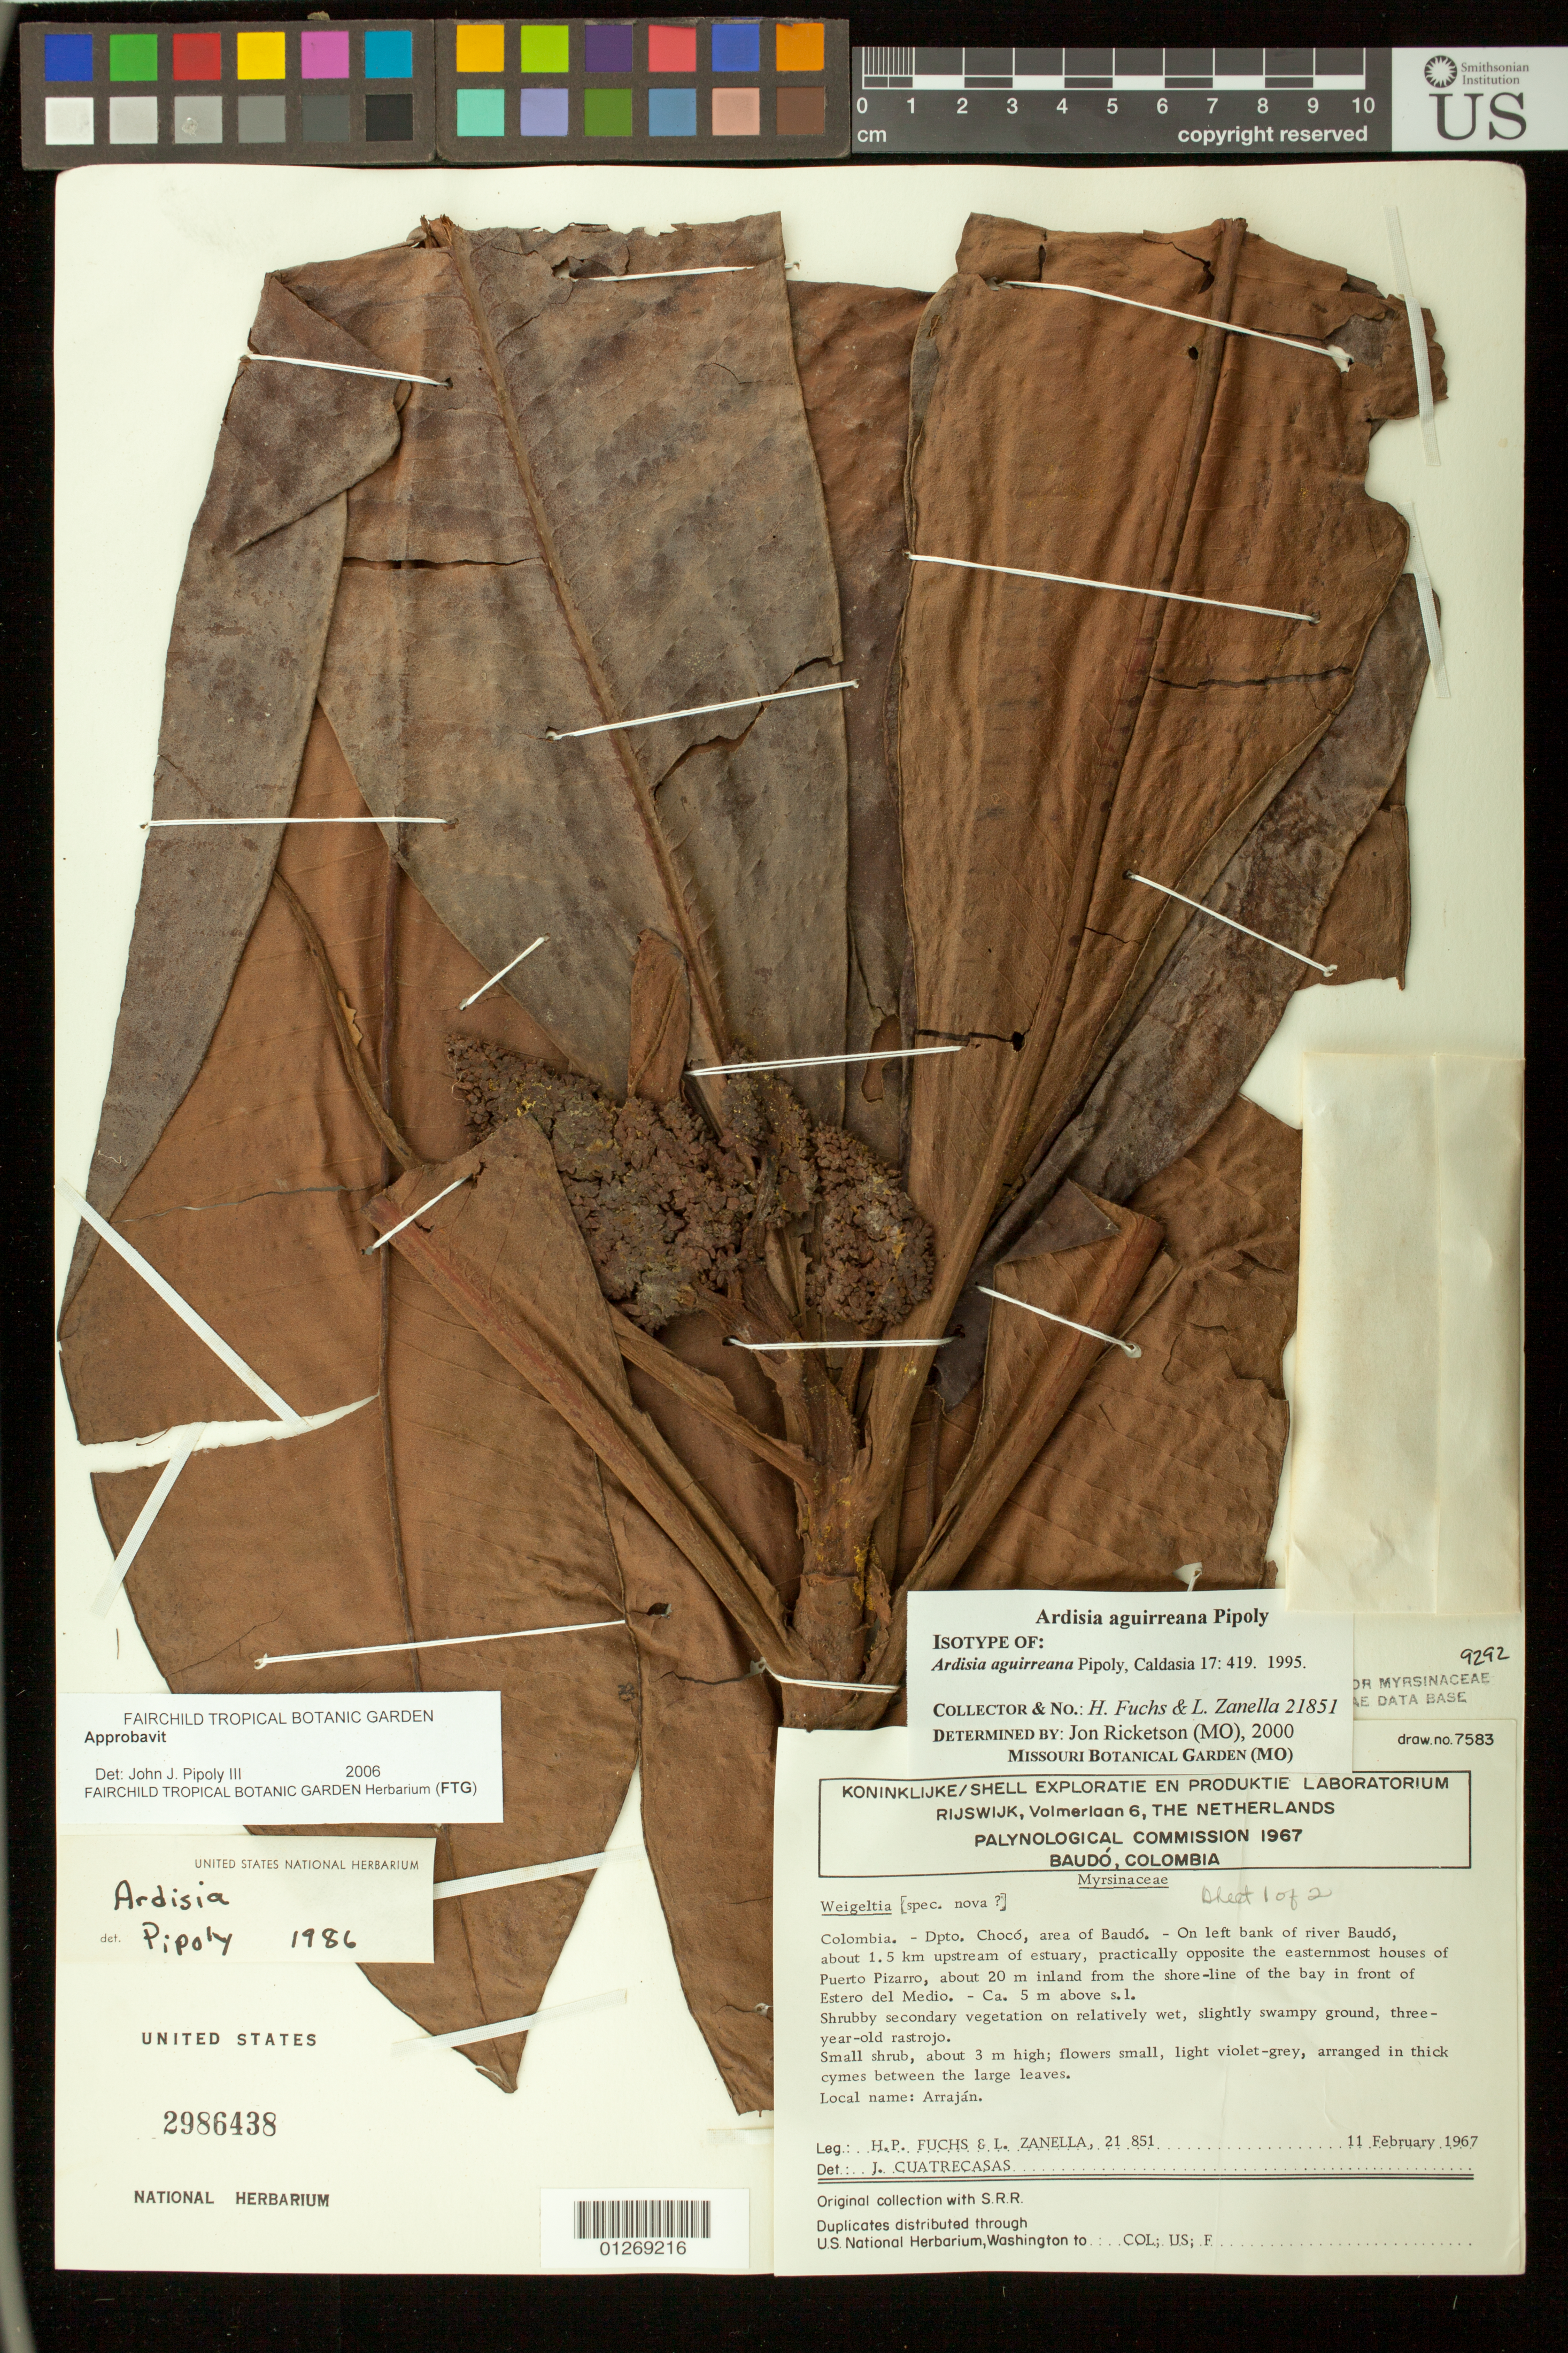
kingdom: Plantae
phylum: Tracheophyta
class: Magnoliopsida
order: Ericales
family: Primulaceae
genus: Ardisia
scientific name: Ardisia aguirreana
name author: Pipoly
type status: Isotype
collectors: H. P. Fuchs & L. Zanella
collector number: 21851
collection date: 1967-02-11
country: Colombia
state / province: Chocó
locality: Dpto. Chocó, area of Baudó. On left bank of river Baudó, about 1.5 km upstream of estuary, practically opposite the easternmost houses of Puerto Pizarro, about 20 m inland from the shore-line of the bay in front of Estero del Medio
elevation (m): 5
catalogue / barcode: US 2986438